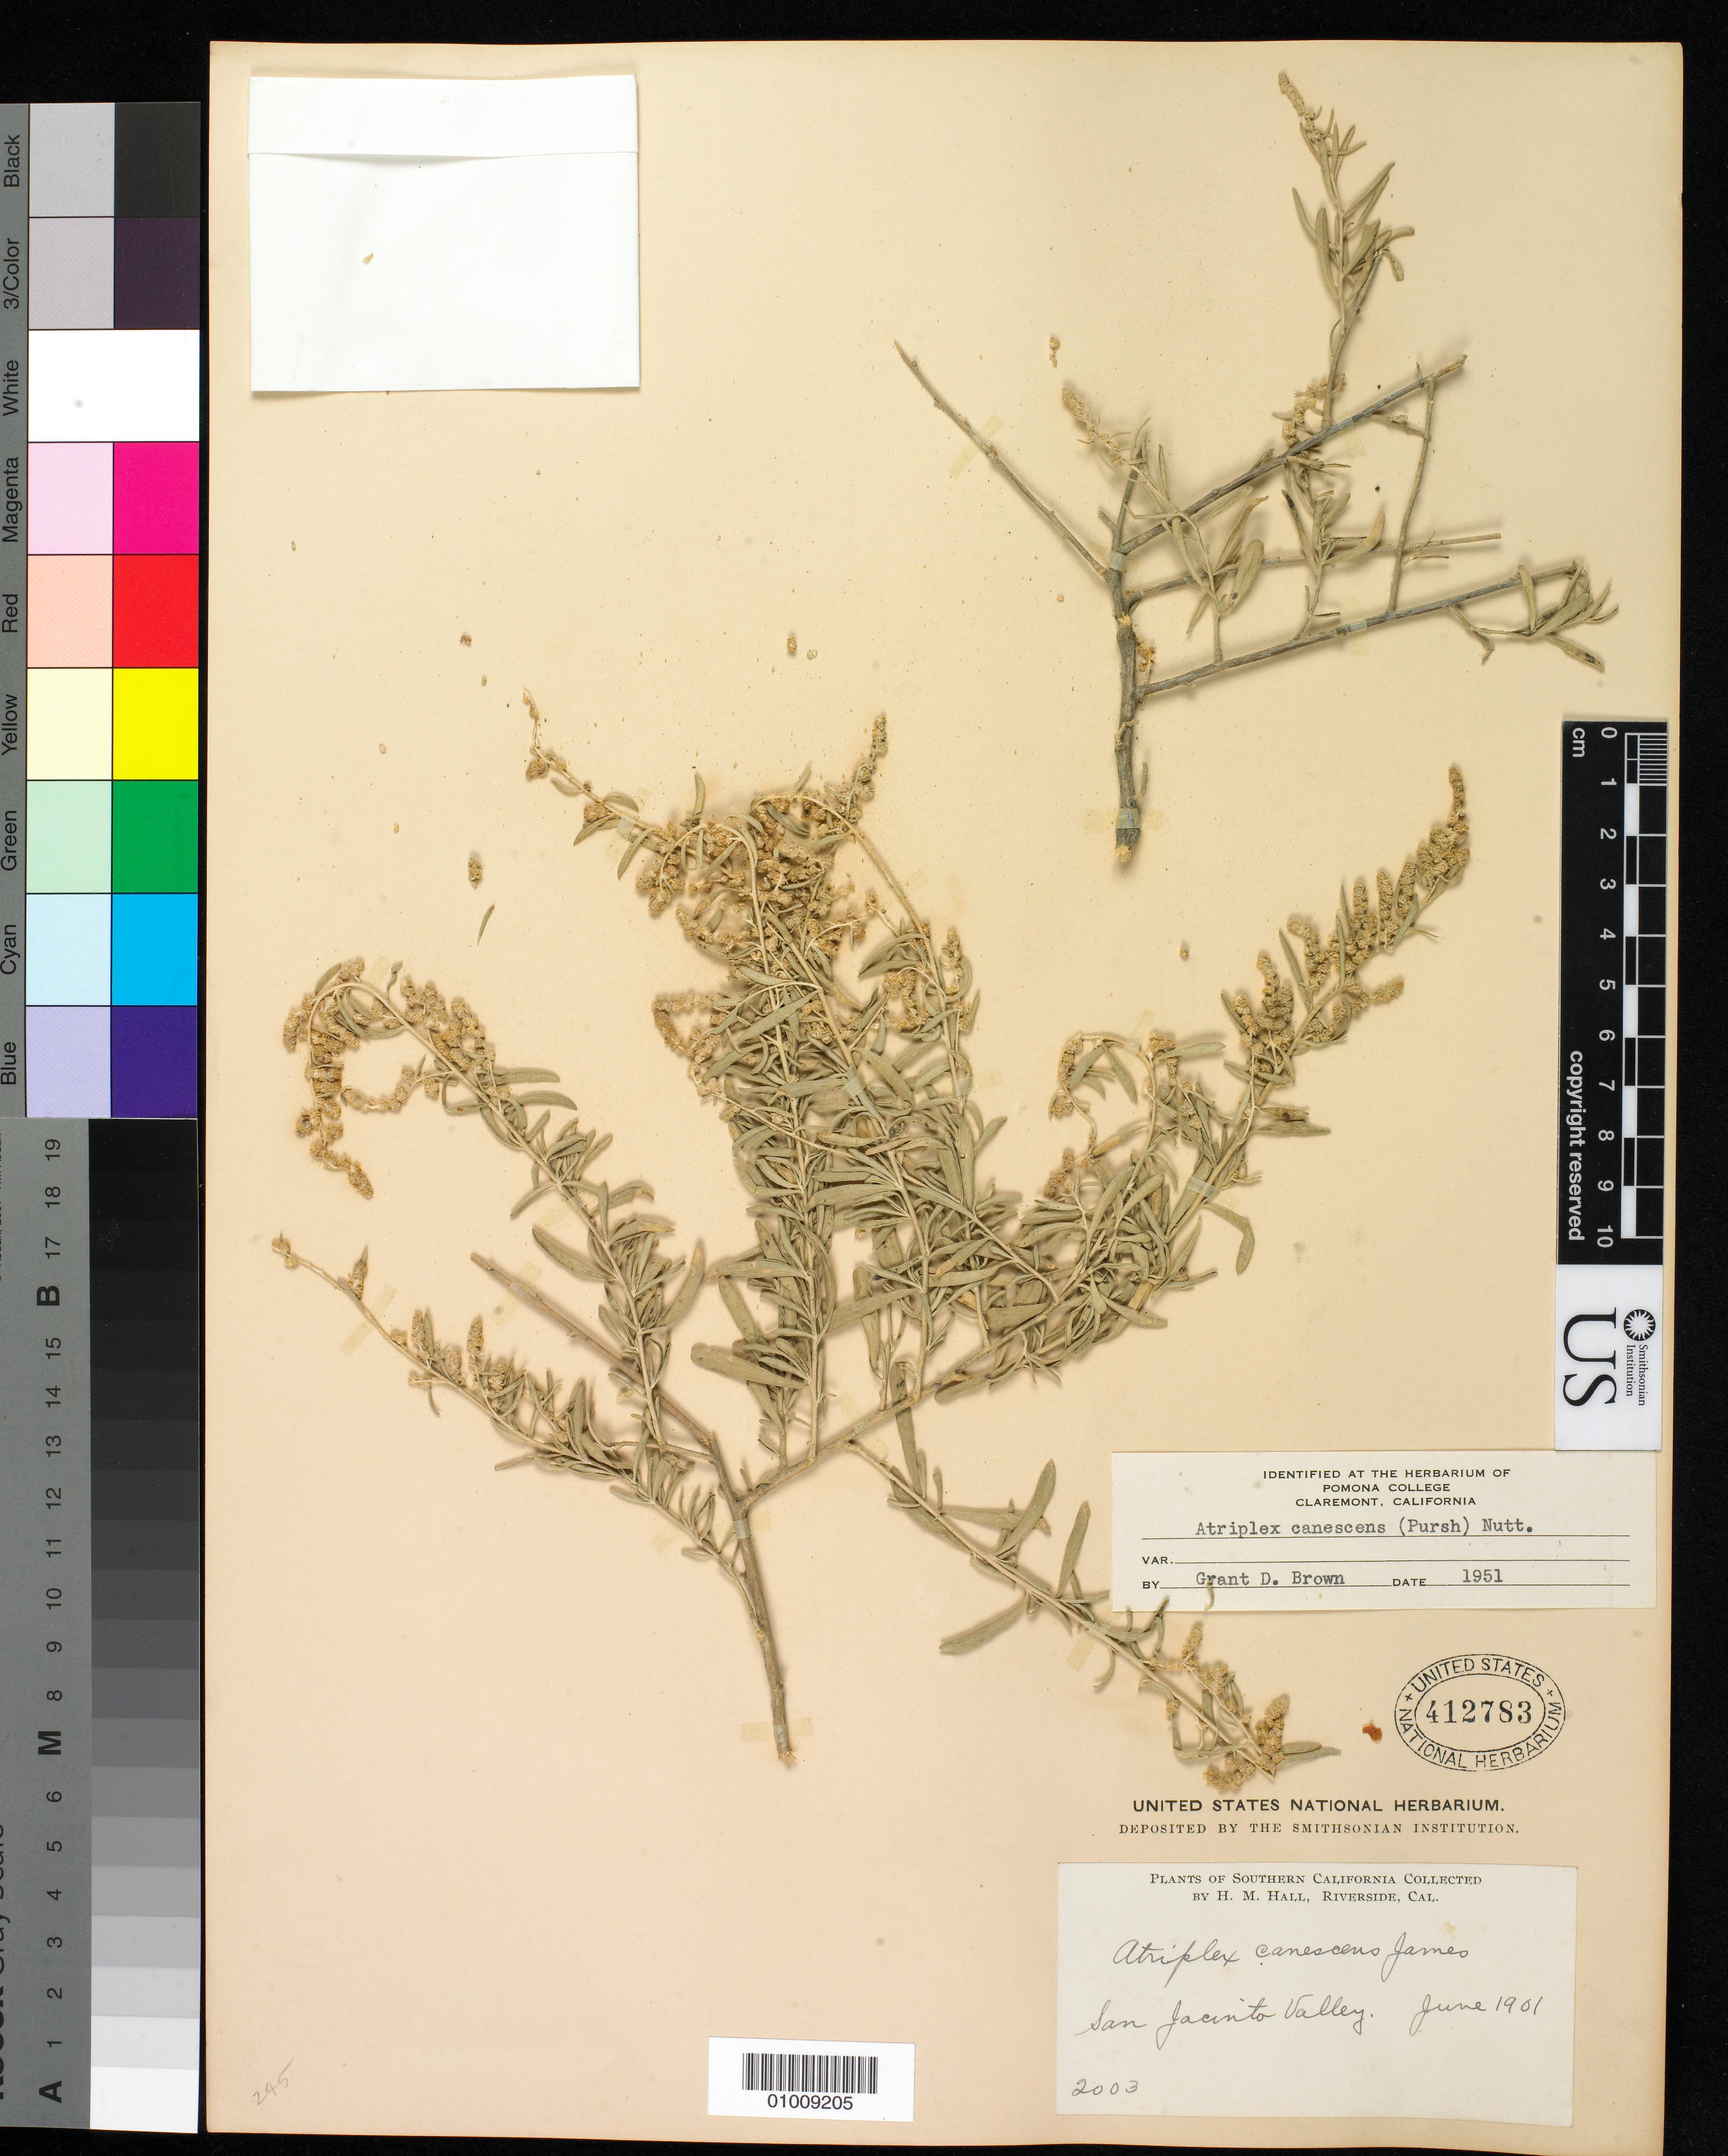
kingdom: Plantae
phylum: Tracheophyta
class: Magnoliopsida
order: Caryophyllales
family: Amaranthaceae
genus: Atriplex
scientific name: Atriplex canescens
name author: (Pursh) Nutt.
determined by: Brown, G. D.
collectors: H. M. Hall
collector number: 2003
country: United States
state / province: California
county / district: Riverside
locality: San Jacinto Valley, Riverside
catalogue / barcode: US 412783